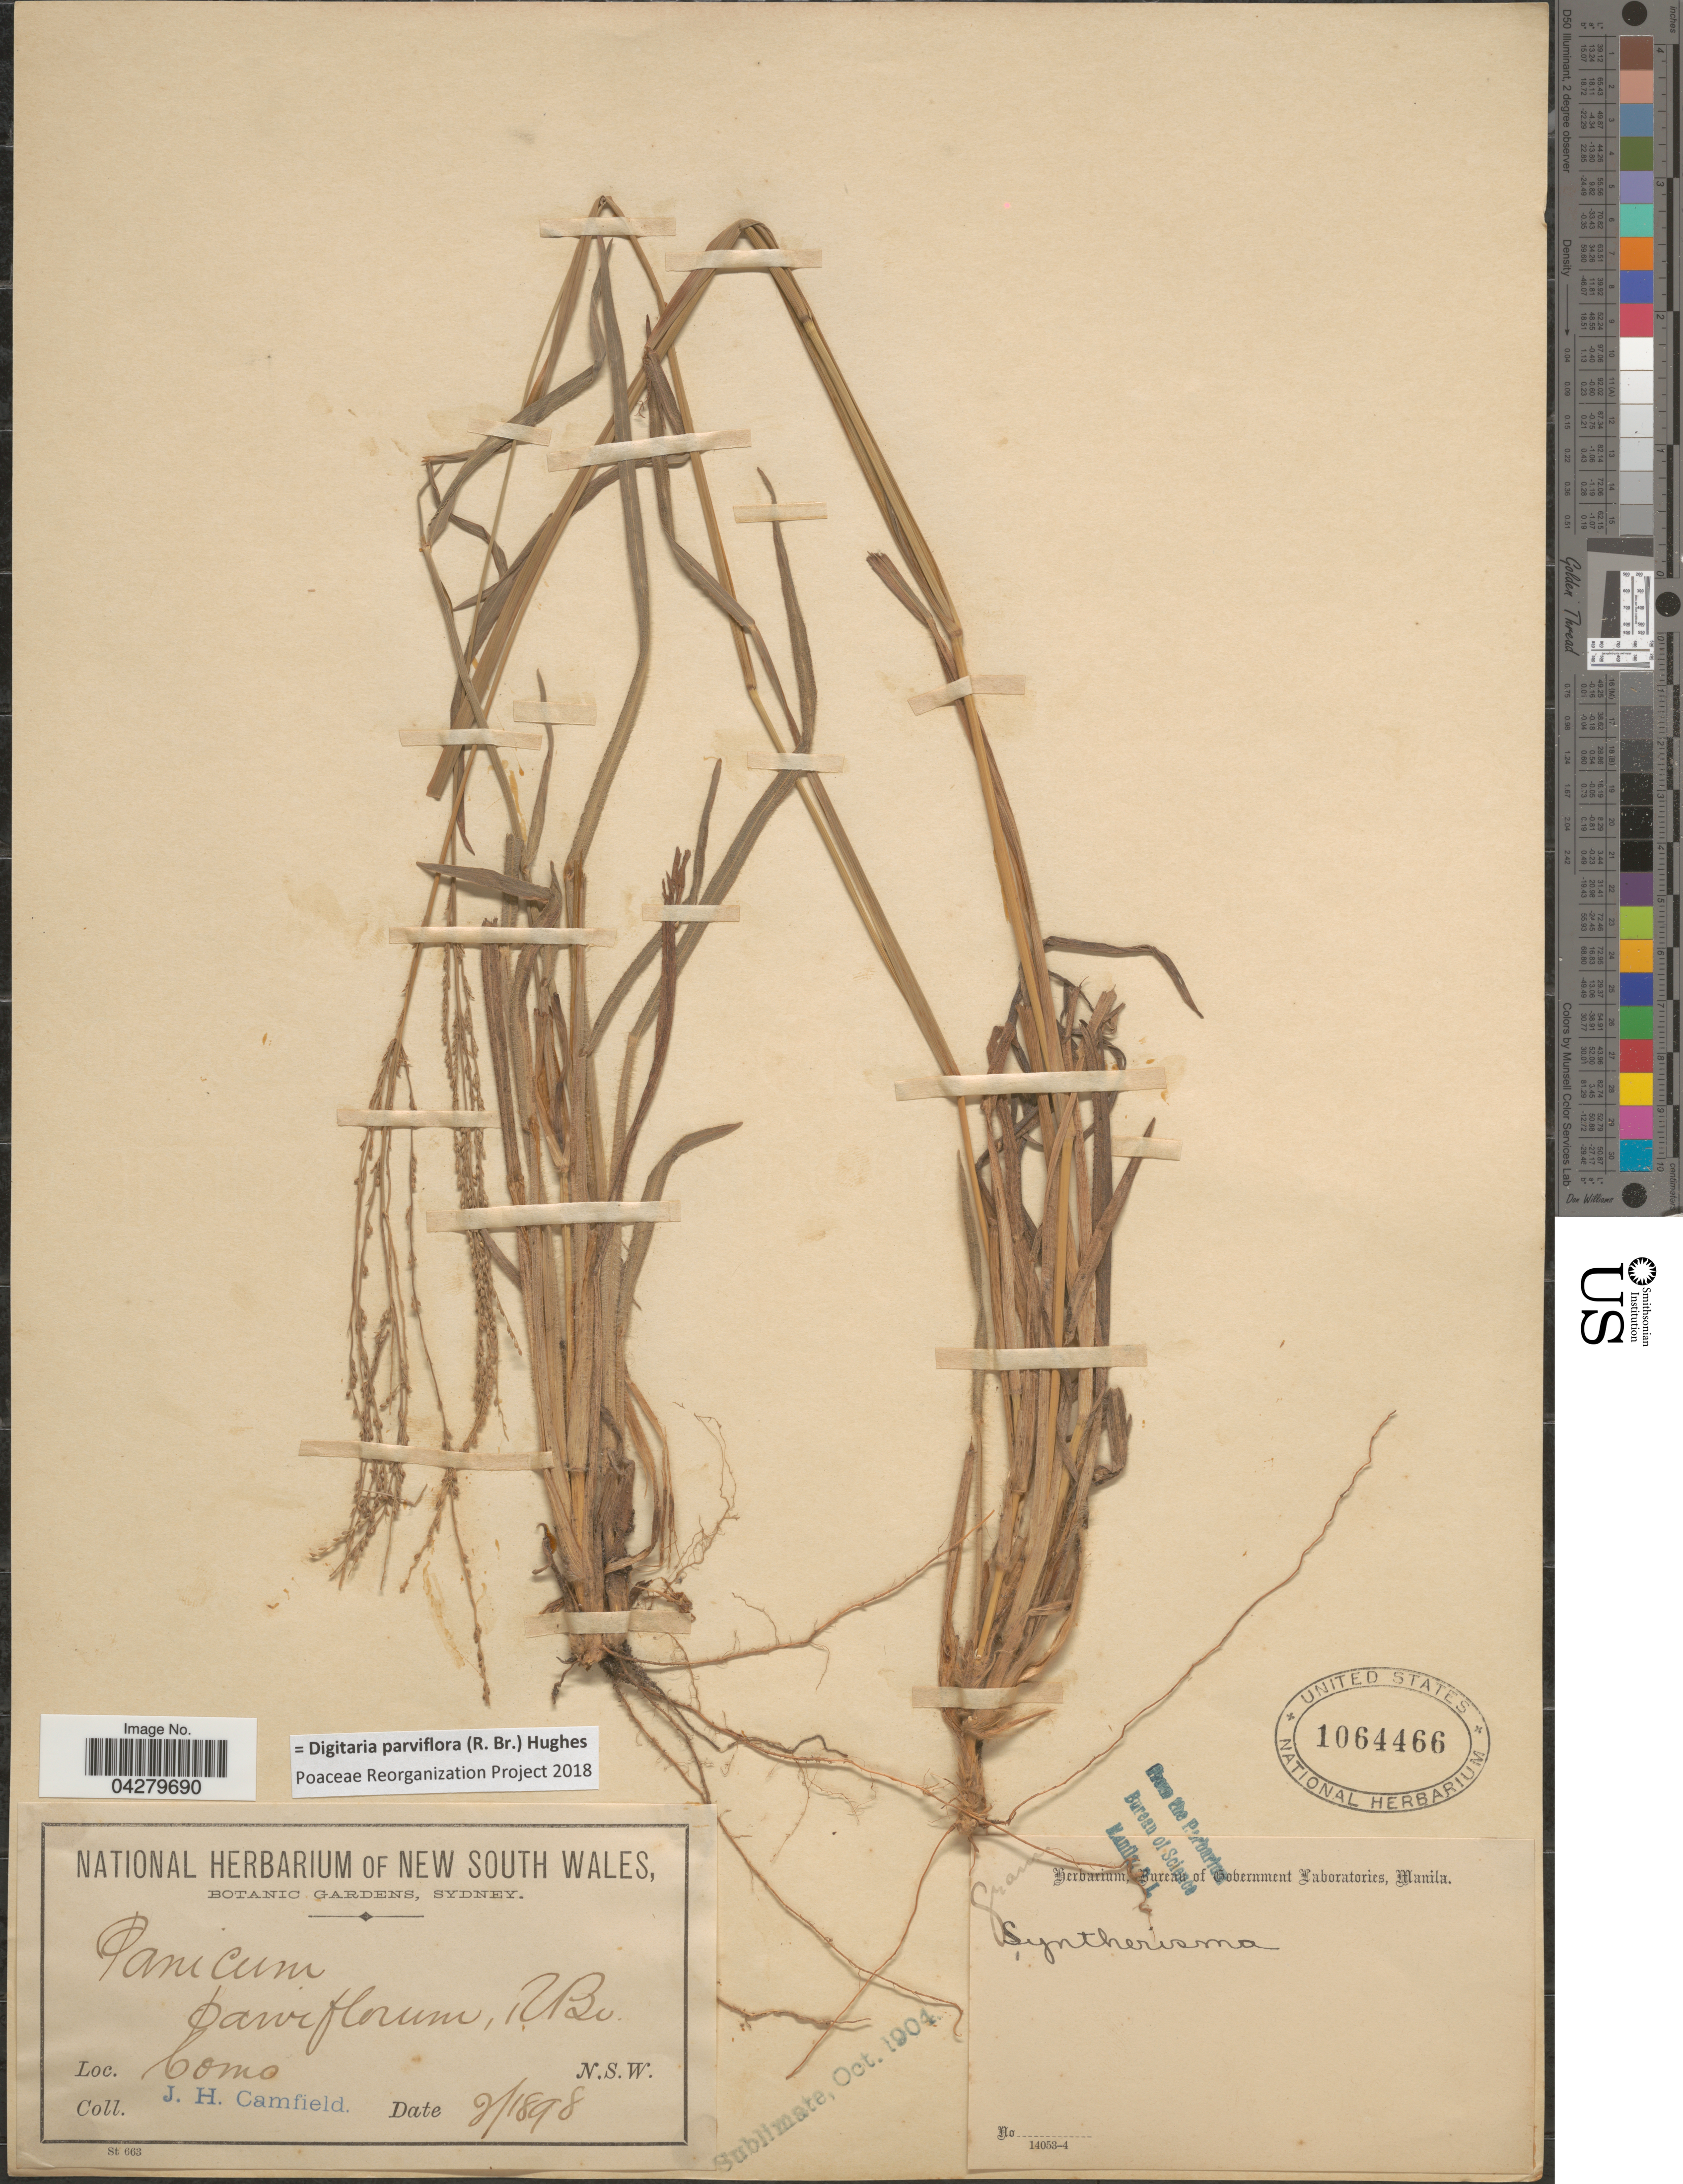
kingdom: Plantae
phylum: Tracheophyta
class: Liliopsida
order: Poales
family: Poaceae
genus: Digitaria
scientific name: Digitaria parviflora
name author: (R. Br.) Hughes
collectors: J. Camfield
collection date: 1898-02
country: Australia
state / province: New South Wales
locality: Como.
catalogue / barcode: US 1064466